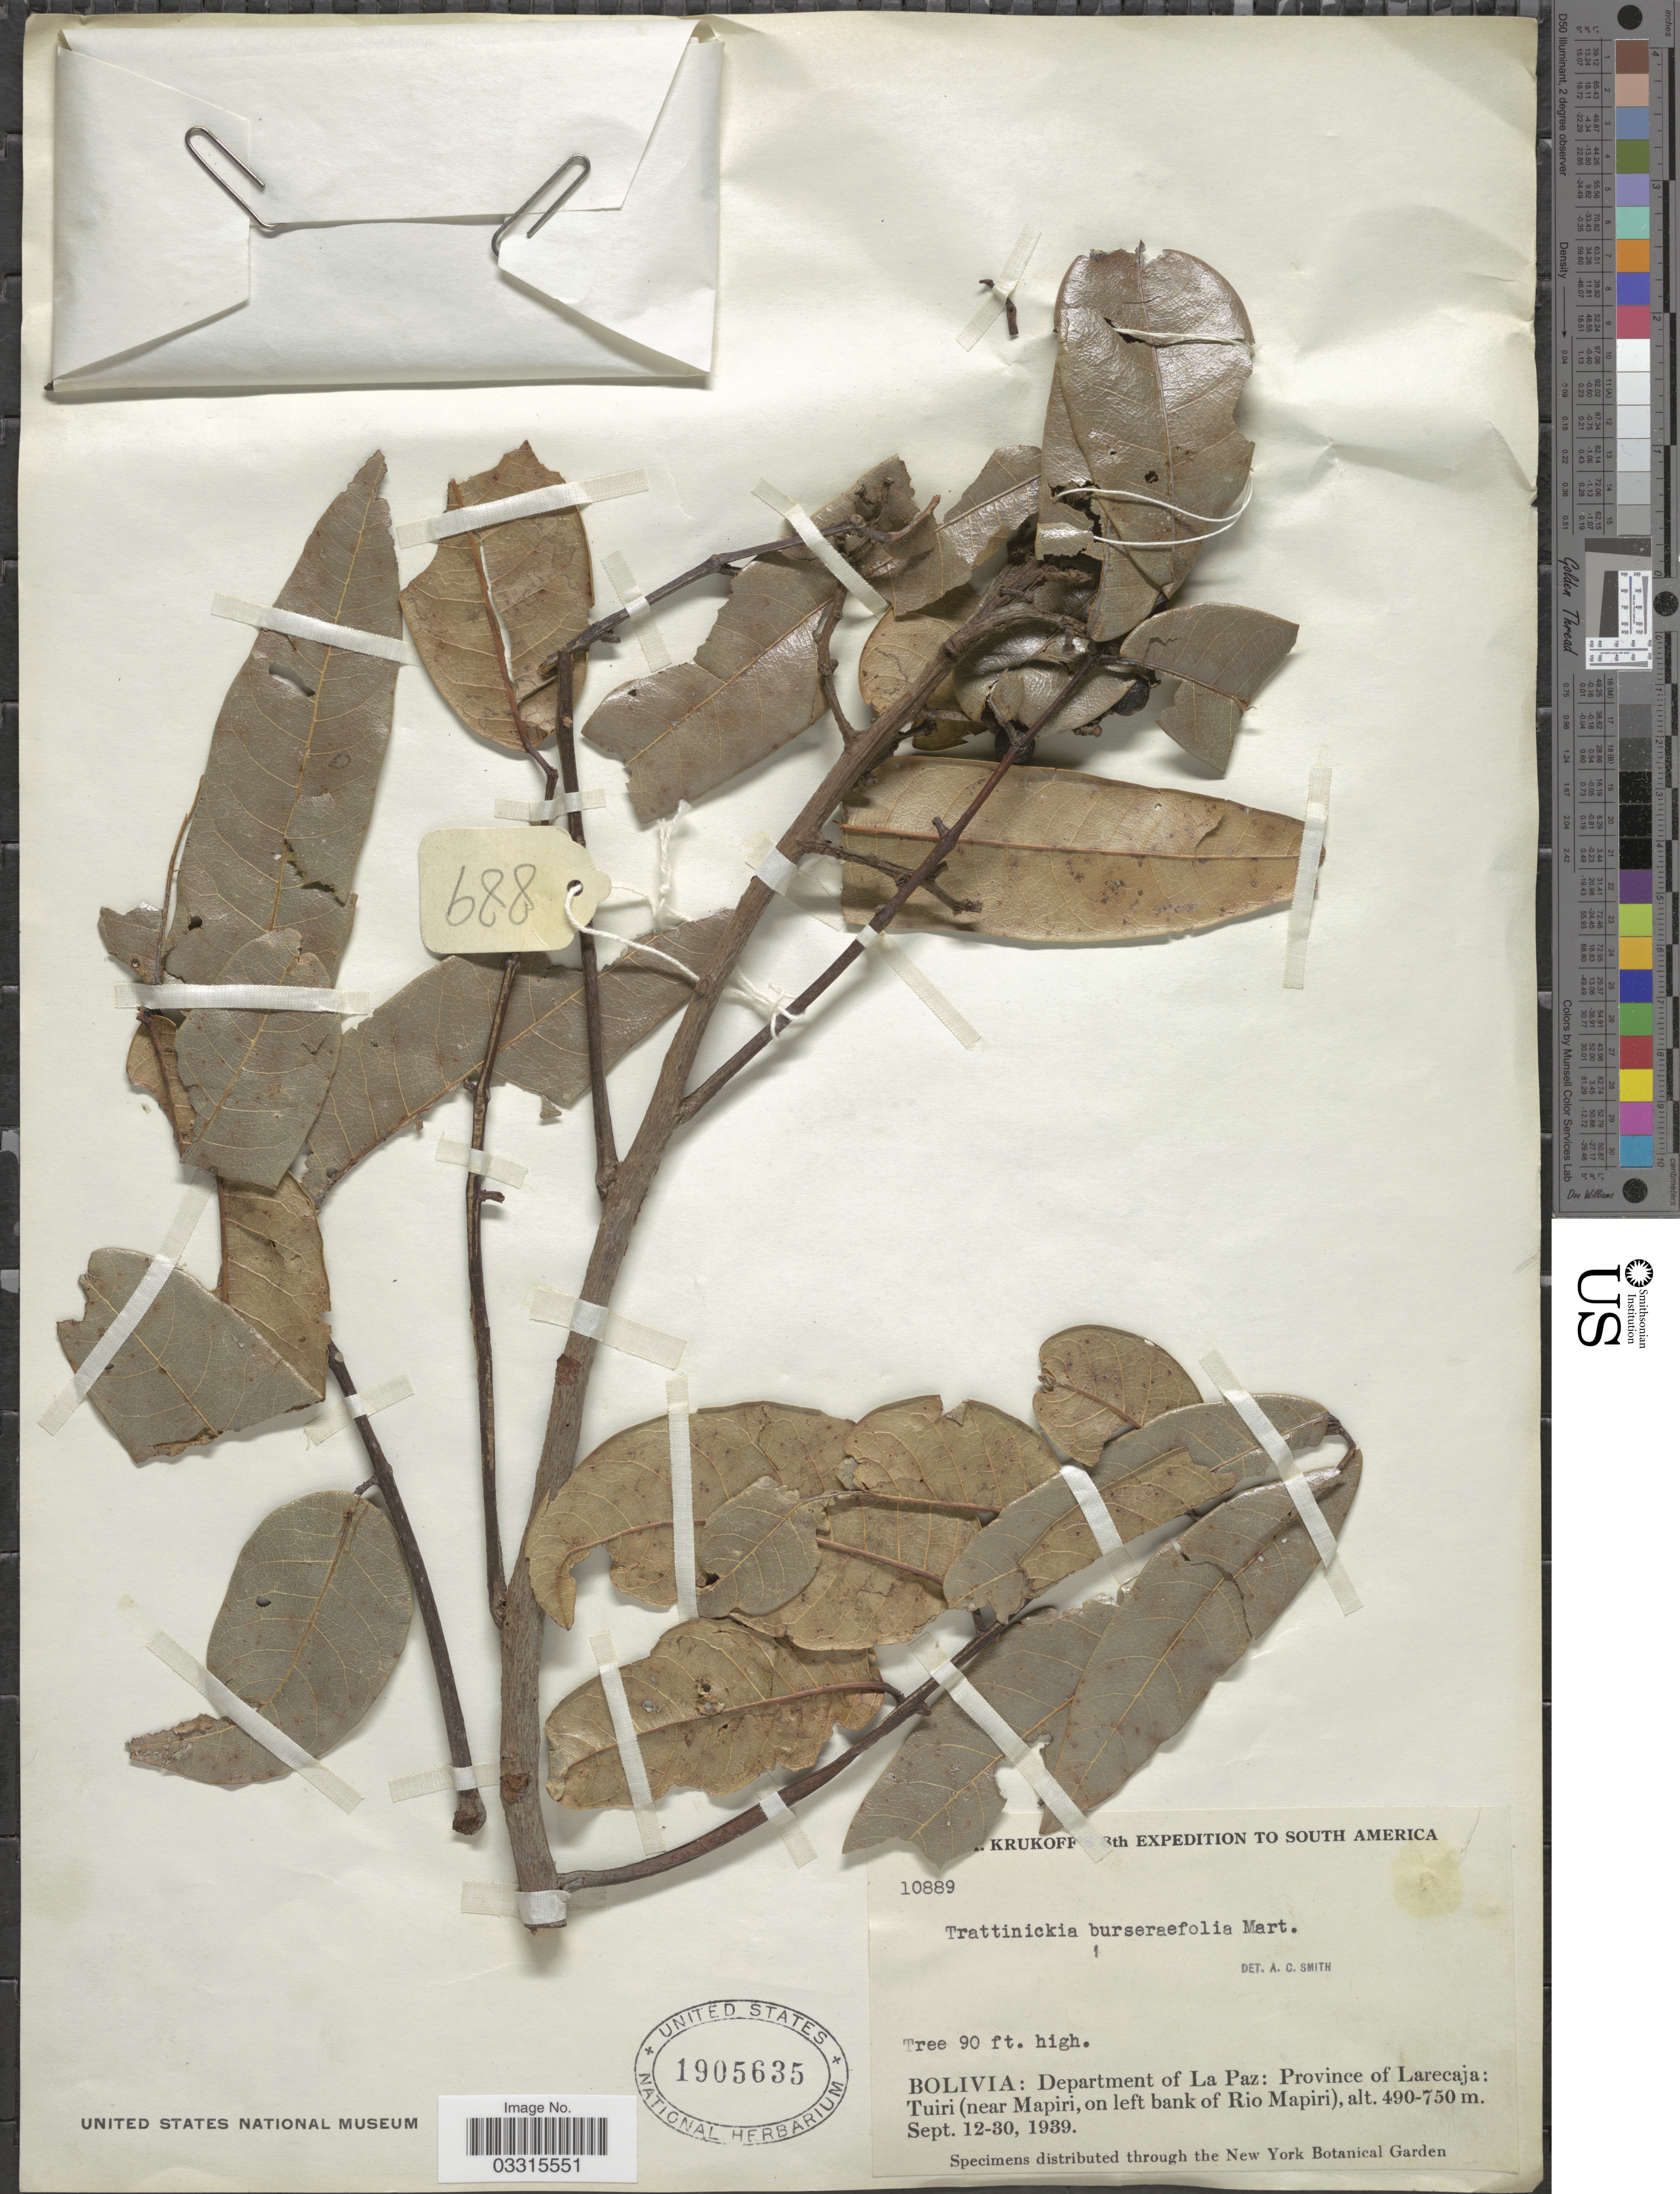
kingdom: Plantae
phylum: Tracheophyta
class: Magnoliopsida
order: Sapindales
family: Burseraceae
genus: Trattinnickia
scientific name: Trattinnickia lawrancei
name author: Standl. ex Swart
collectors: B. A. Krukoff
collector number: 10889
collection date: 1939-09-12/1939-09-30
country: Bolivia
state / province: La Paz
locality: Department of La Paz: Province of Larecaja: Tuiri (near Mapiri, on left bank of Rio Mapiri).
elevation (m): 490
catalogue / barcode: US 1905635